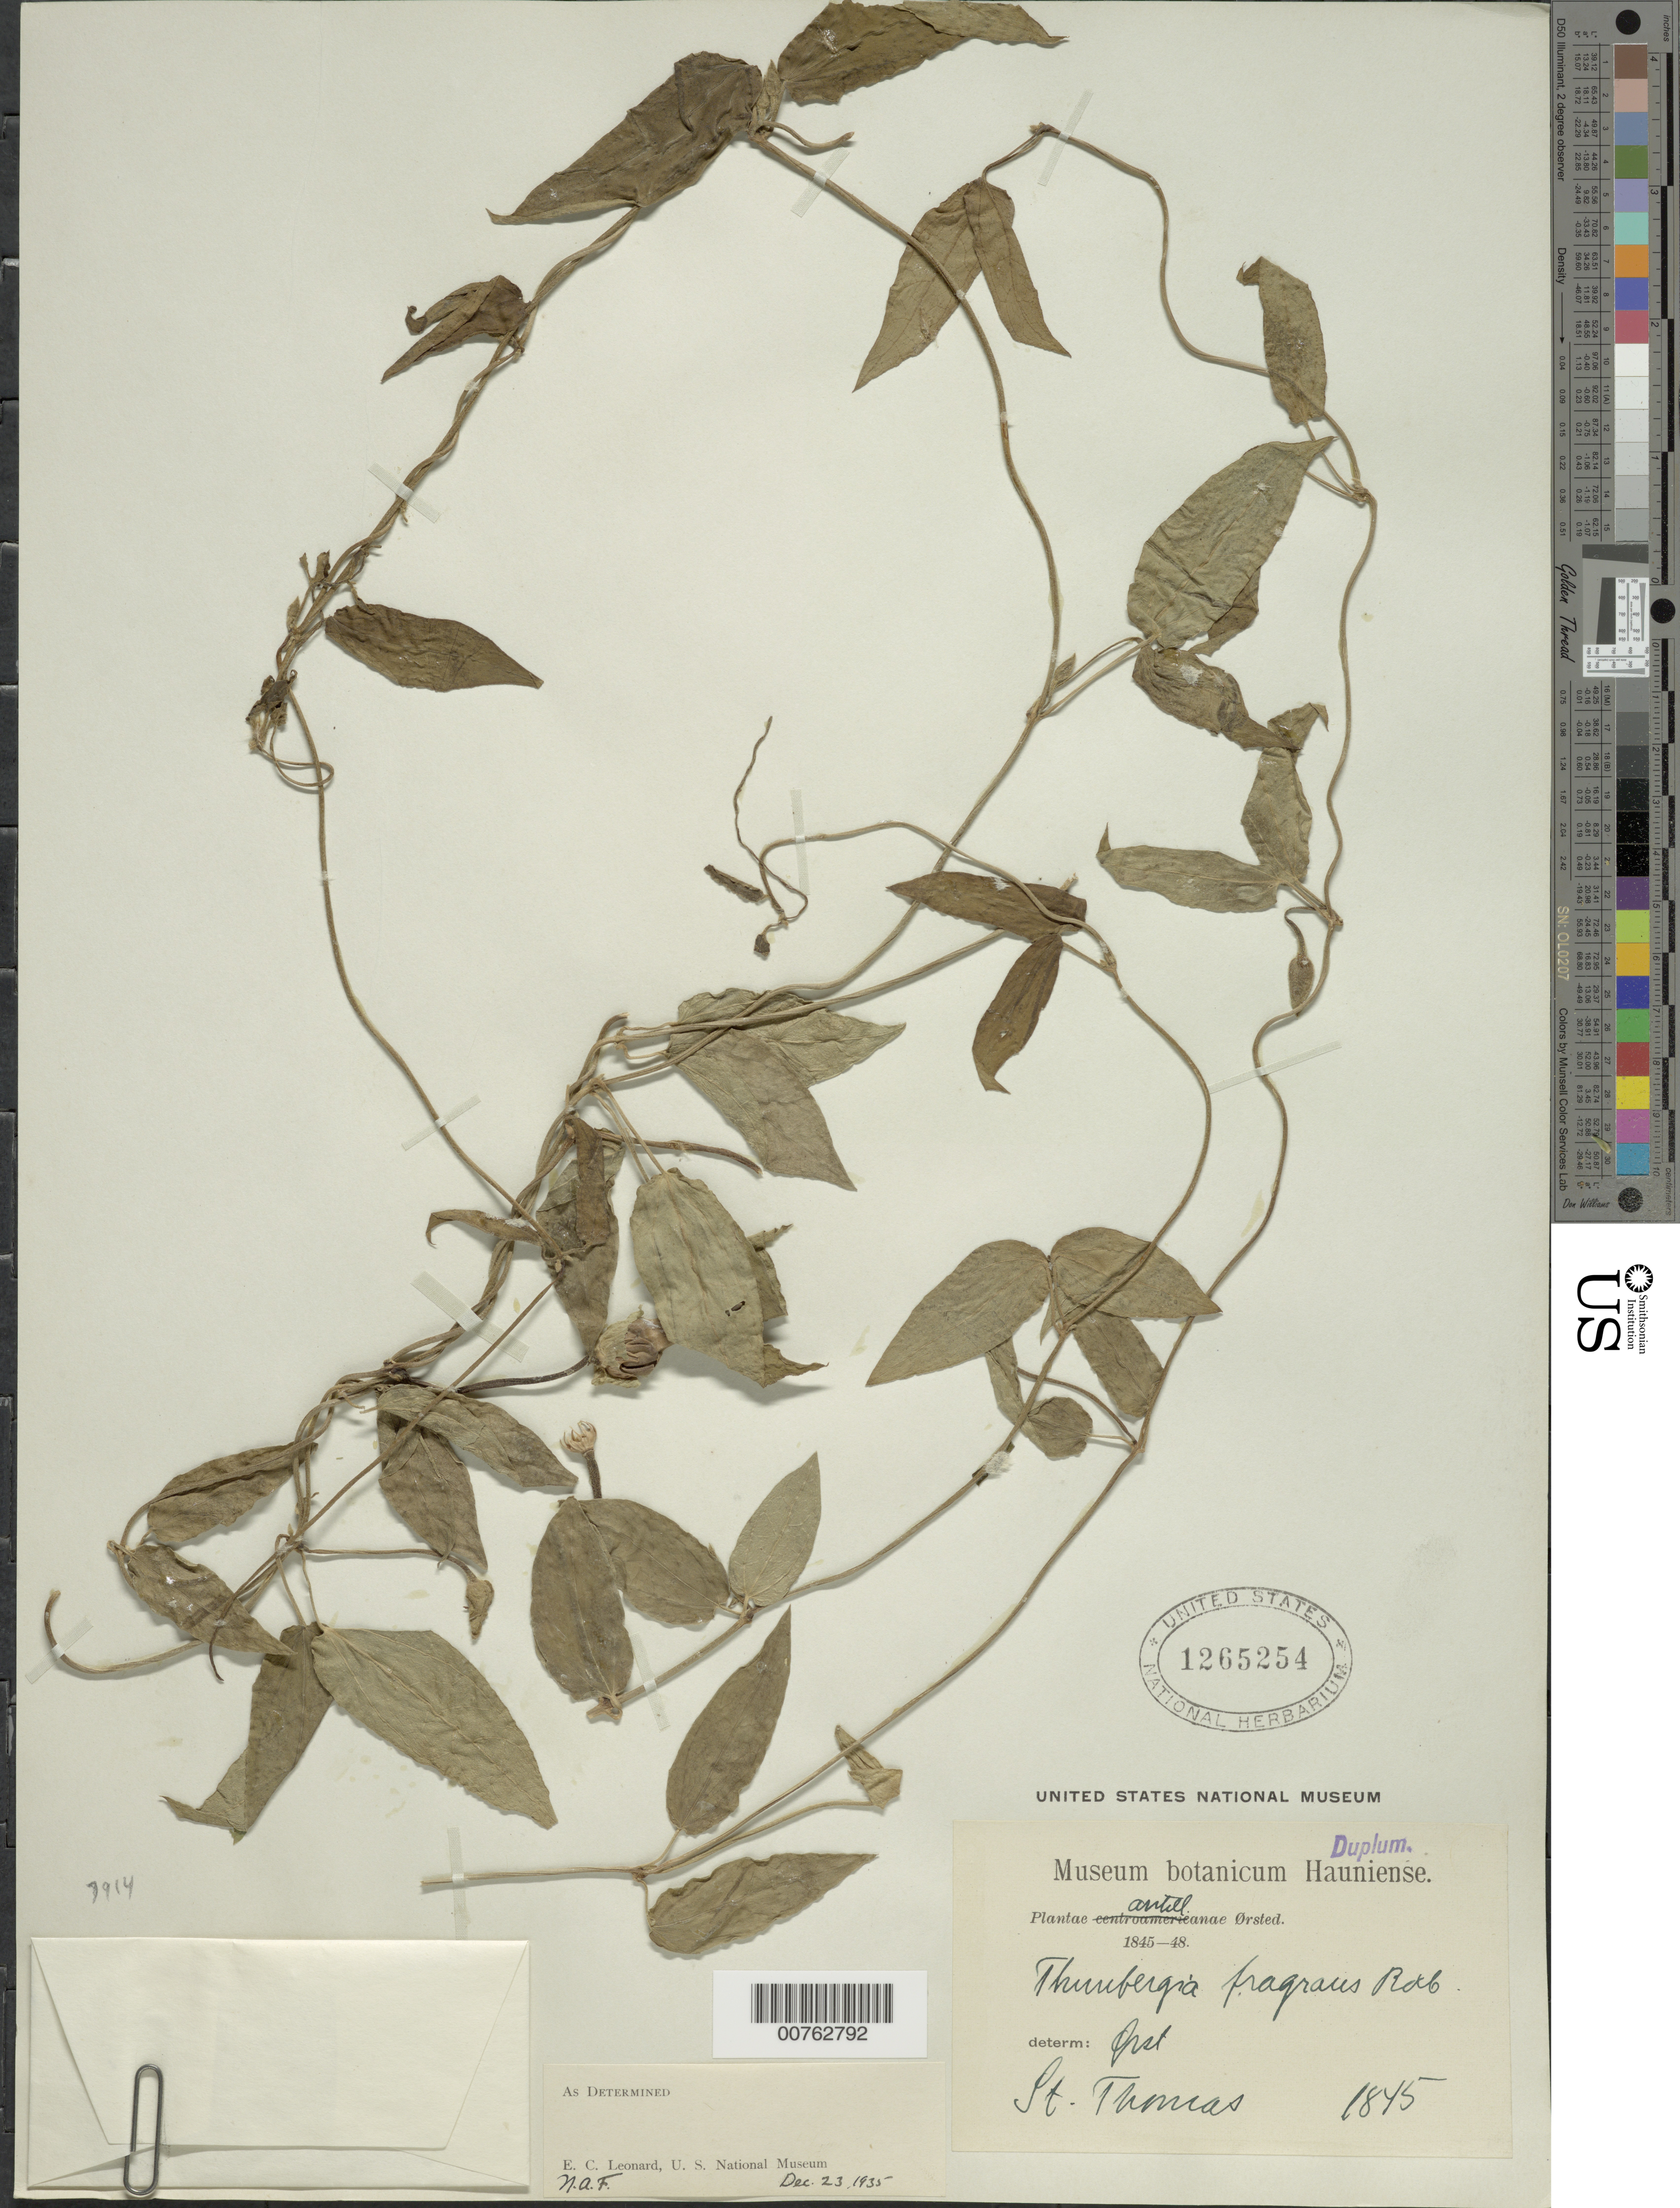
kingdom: Plantae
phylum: Tracheophyta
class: Magnoliopsida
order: Lamiales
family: Acanthaceae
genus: Thunbergia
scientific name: Thunbergia fragrans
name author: Roxb.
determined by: Leonard, Emery C., (US)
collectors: A. S. Oersted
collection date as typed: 1845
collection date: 1845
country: U.S. Virgin Islands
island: St. Thomas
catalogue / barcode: US 1265254